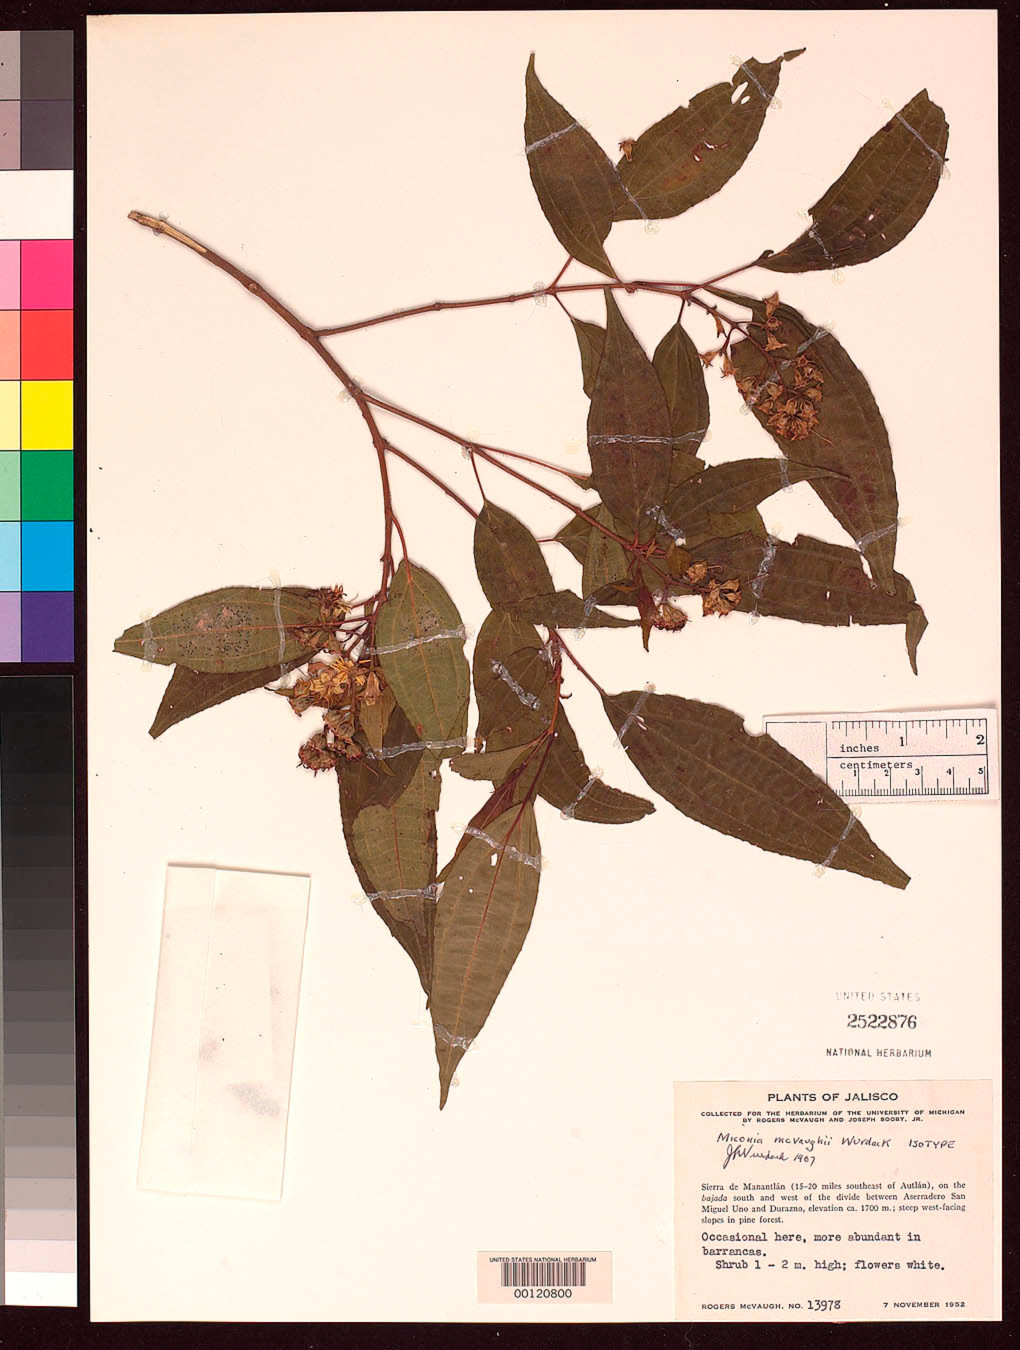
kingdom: Plantae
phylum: Tracheophyta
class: Magnoliopsida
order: Myrtales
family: Melastomataceae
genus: Miconia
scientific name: Miconia mcvaughii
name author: Wurdack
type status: Isotype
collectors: R. McVaugh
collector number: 13978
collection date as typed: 07 Nov 1952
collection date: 1952-11-07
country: Mexico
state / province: Jalisco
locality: Sierra de Manantlan.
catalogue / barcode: US 2522876